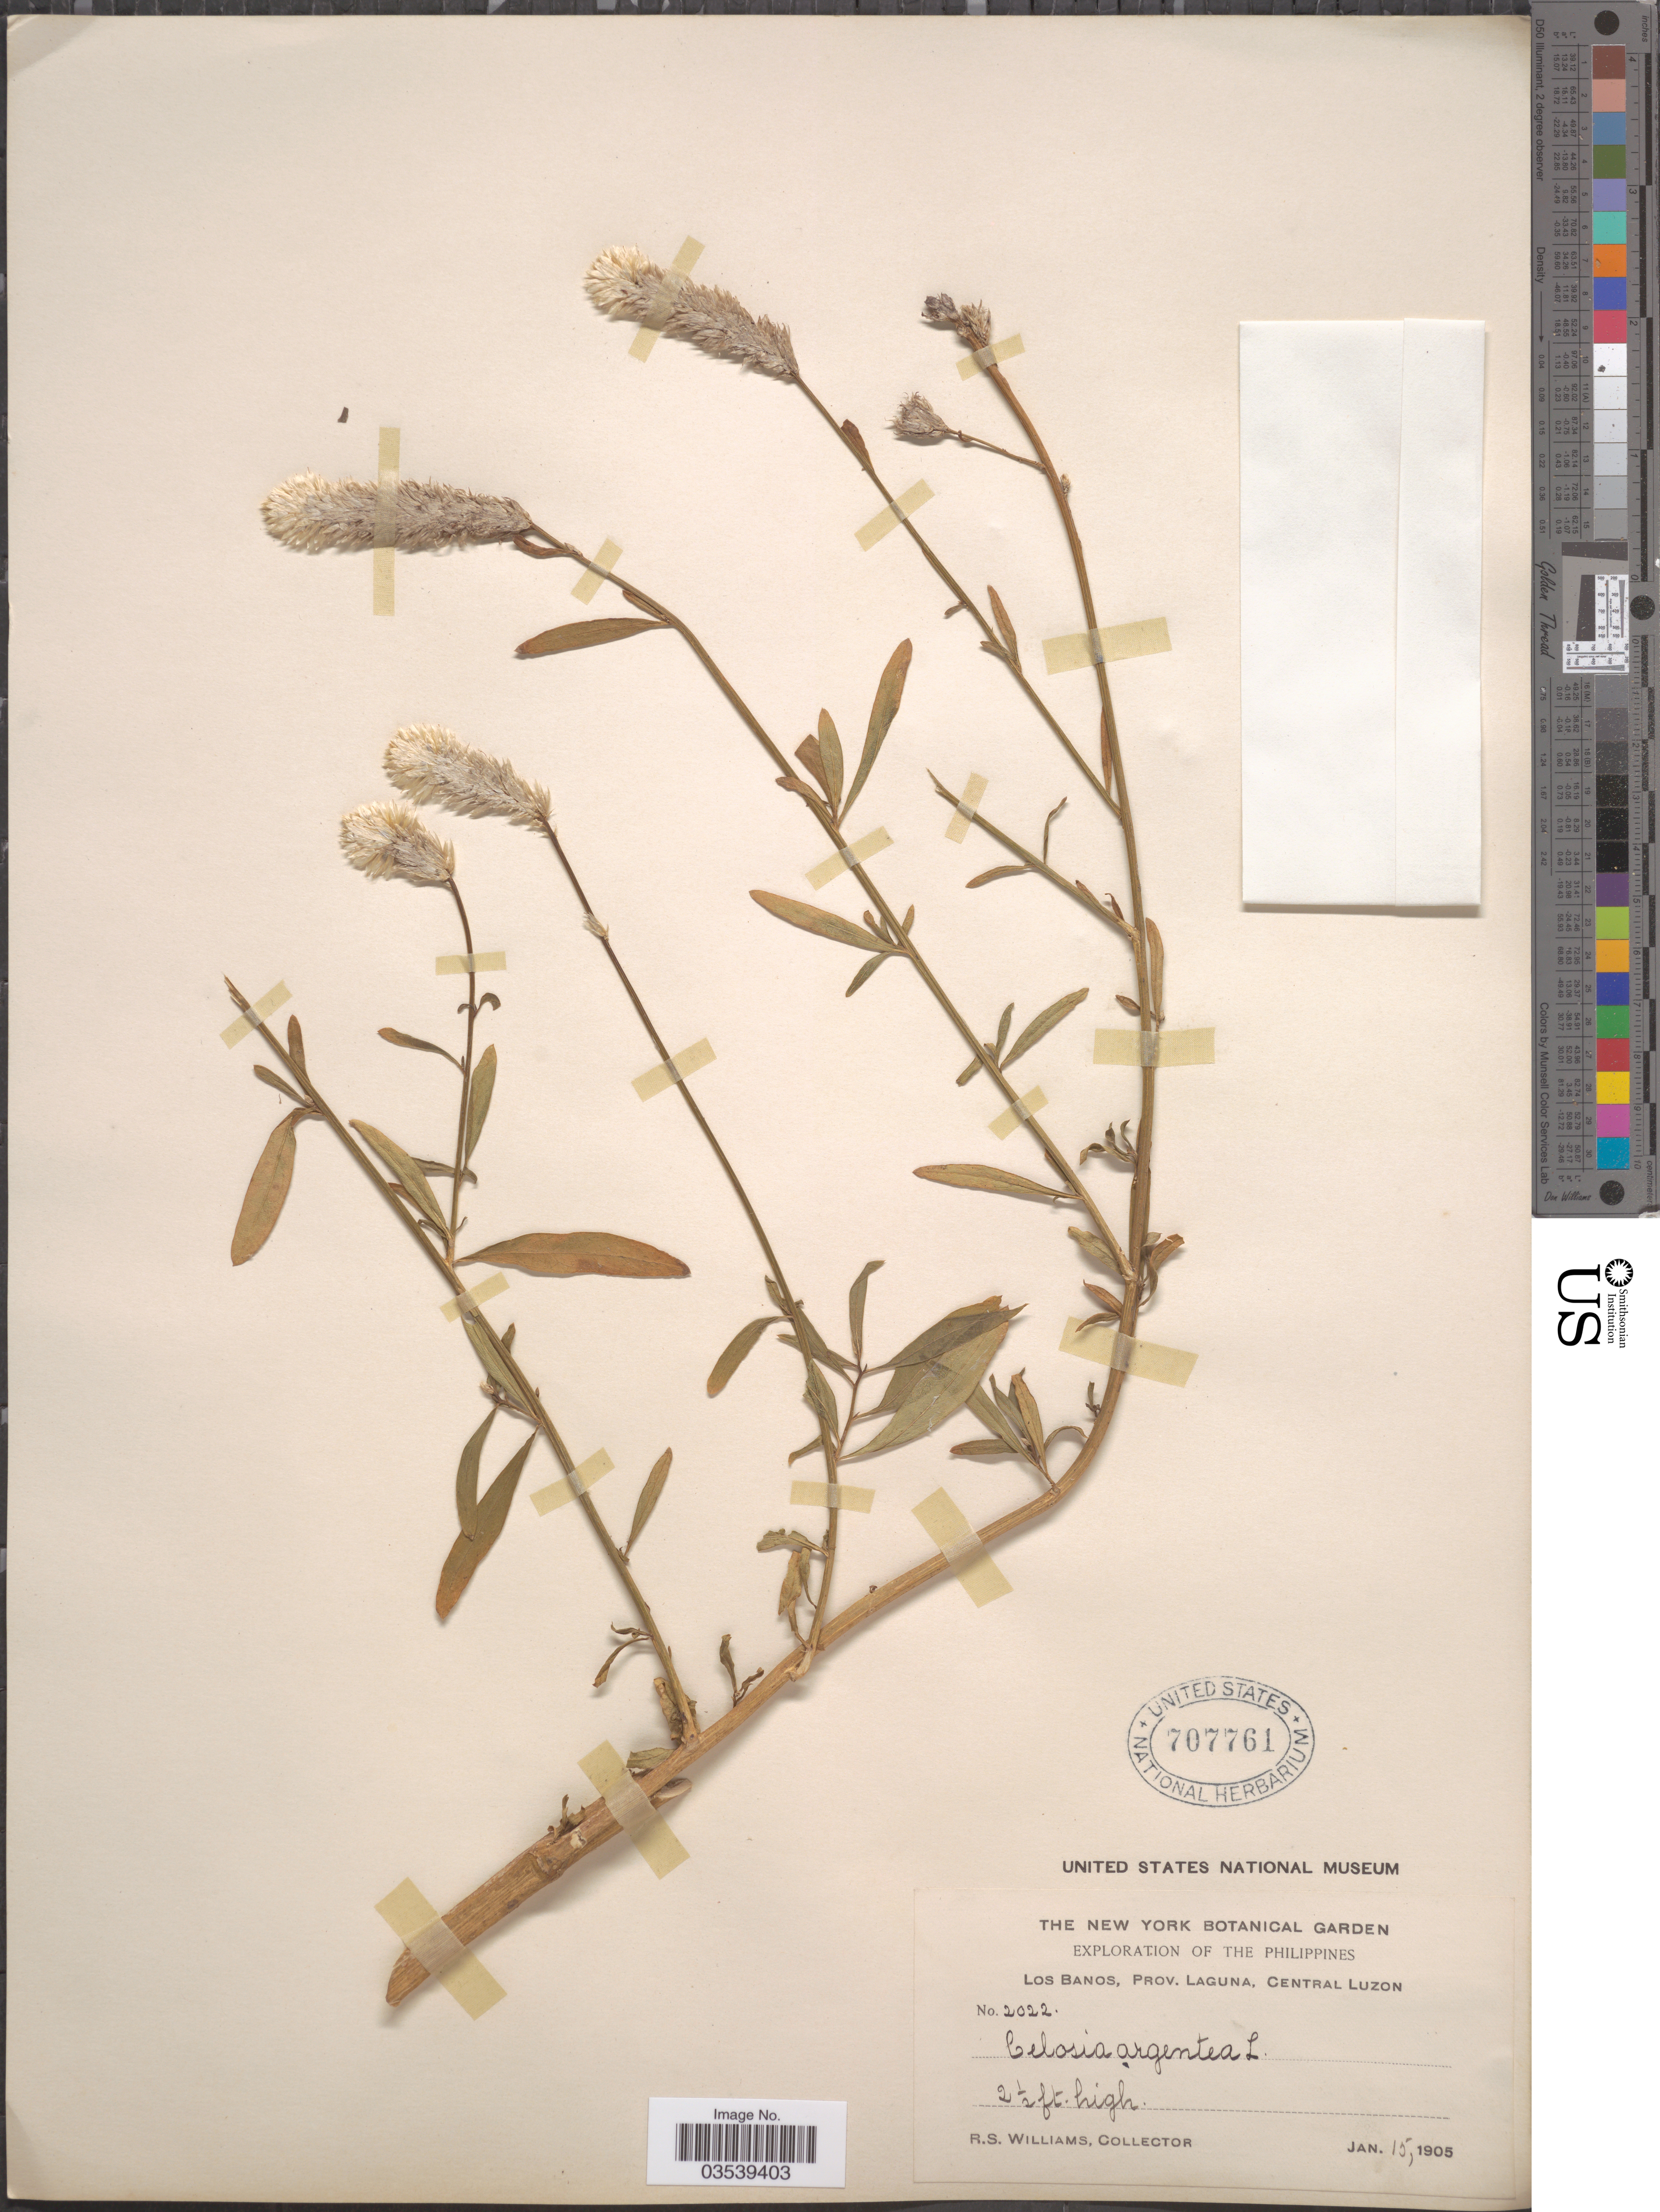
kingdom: Plantae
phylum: Tracheophyta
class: Magnoliopsida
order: Caryophyllales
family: Amaranthaceae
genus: Celosia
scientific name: Celosia argentea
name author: L.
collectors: R. S. Williams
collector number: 2022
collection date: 1905-01-15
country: Philippines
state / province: Central Luzon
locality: Los Banos, Prov. Laguna, Central Luzon.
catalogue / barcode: US 707761